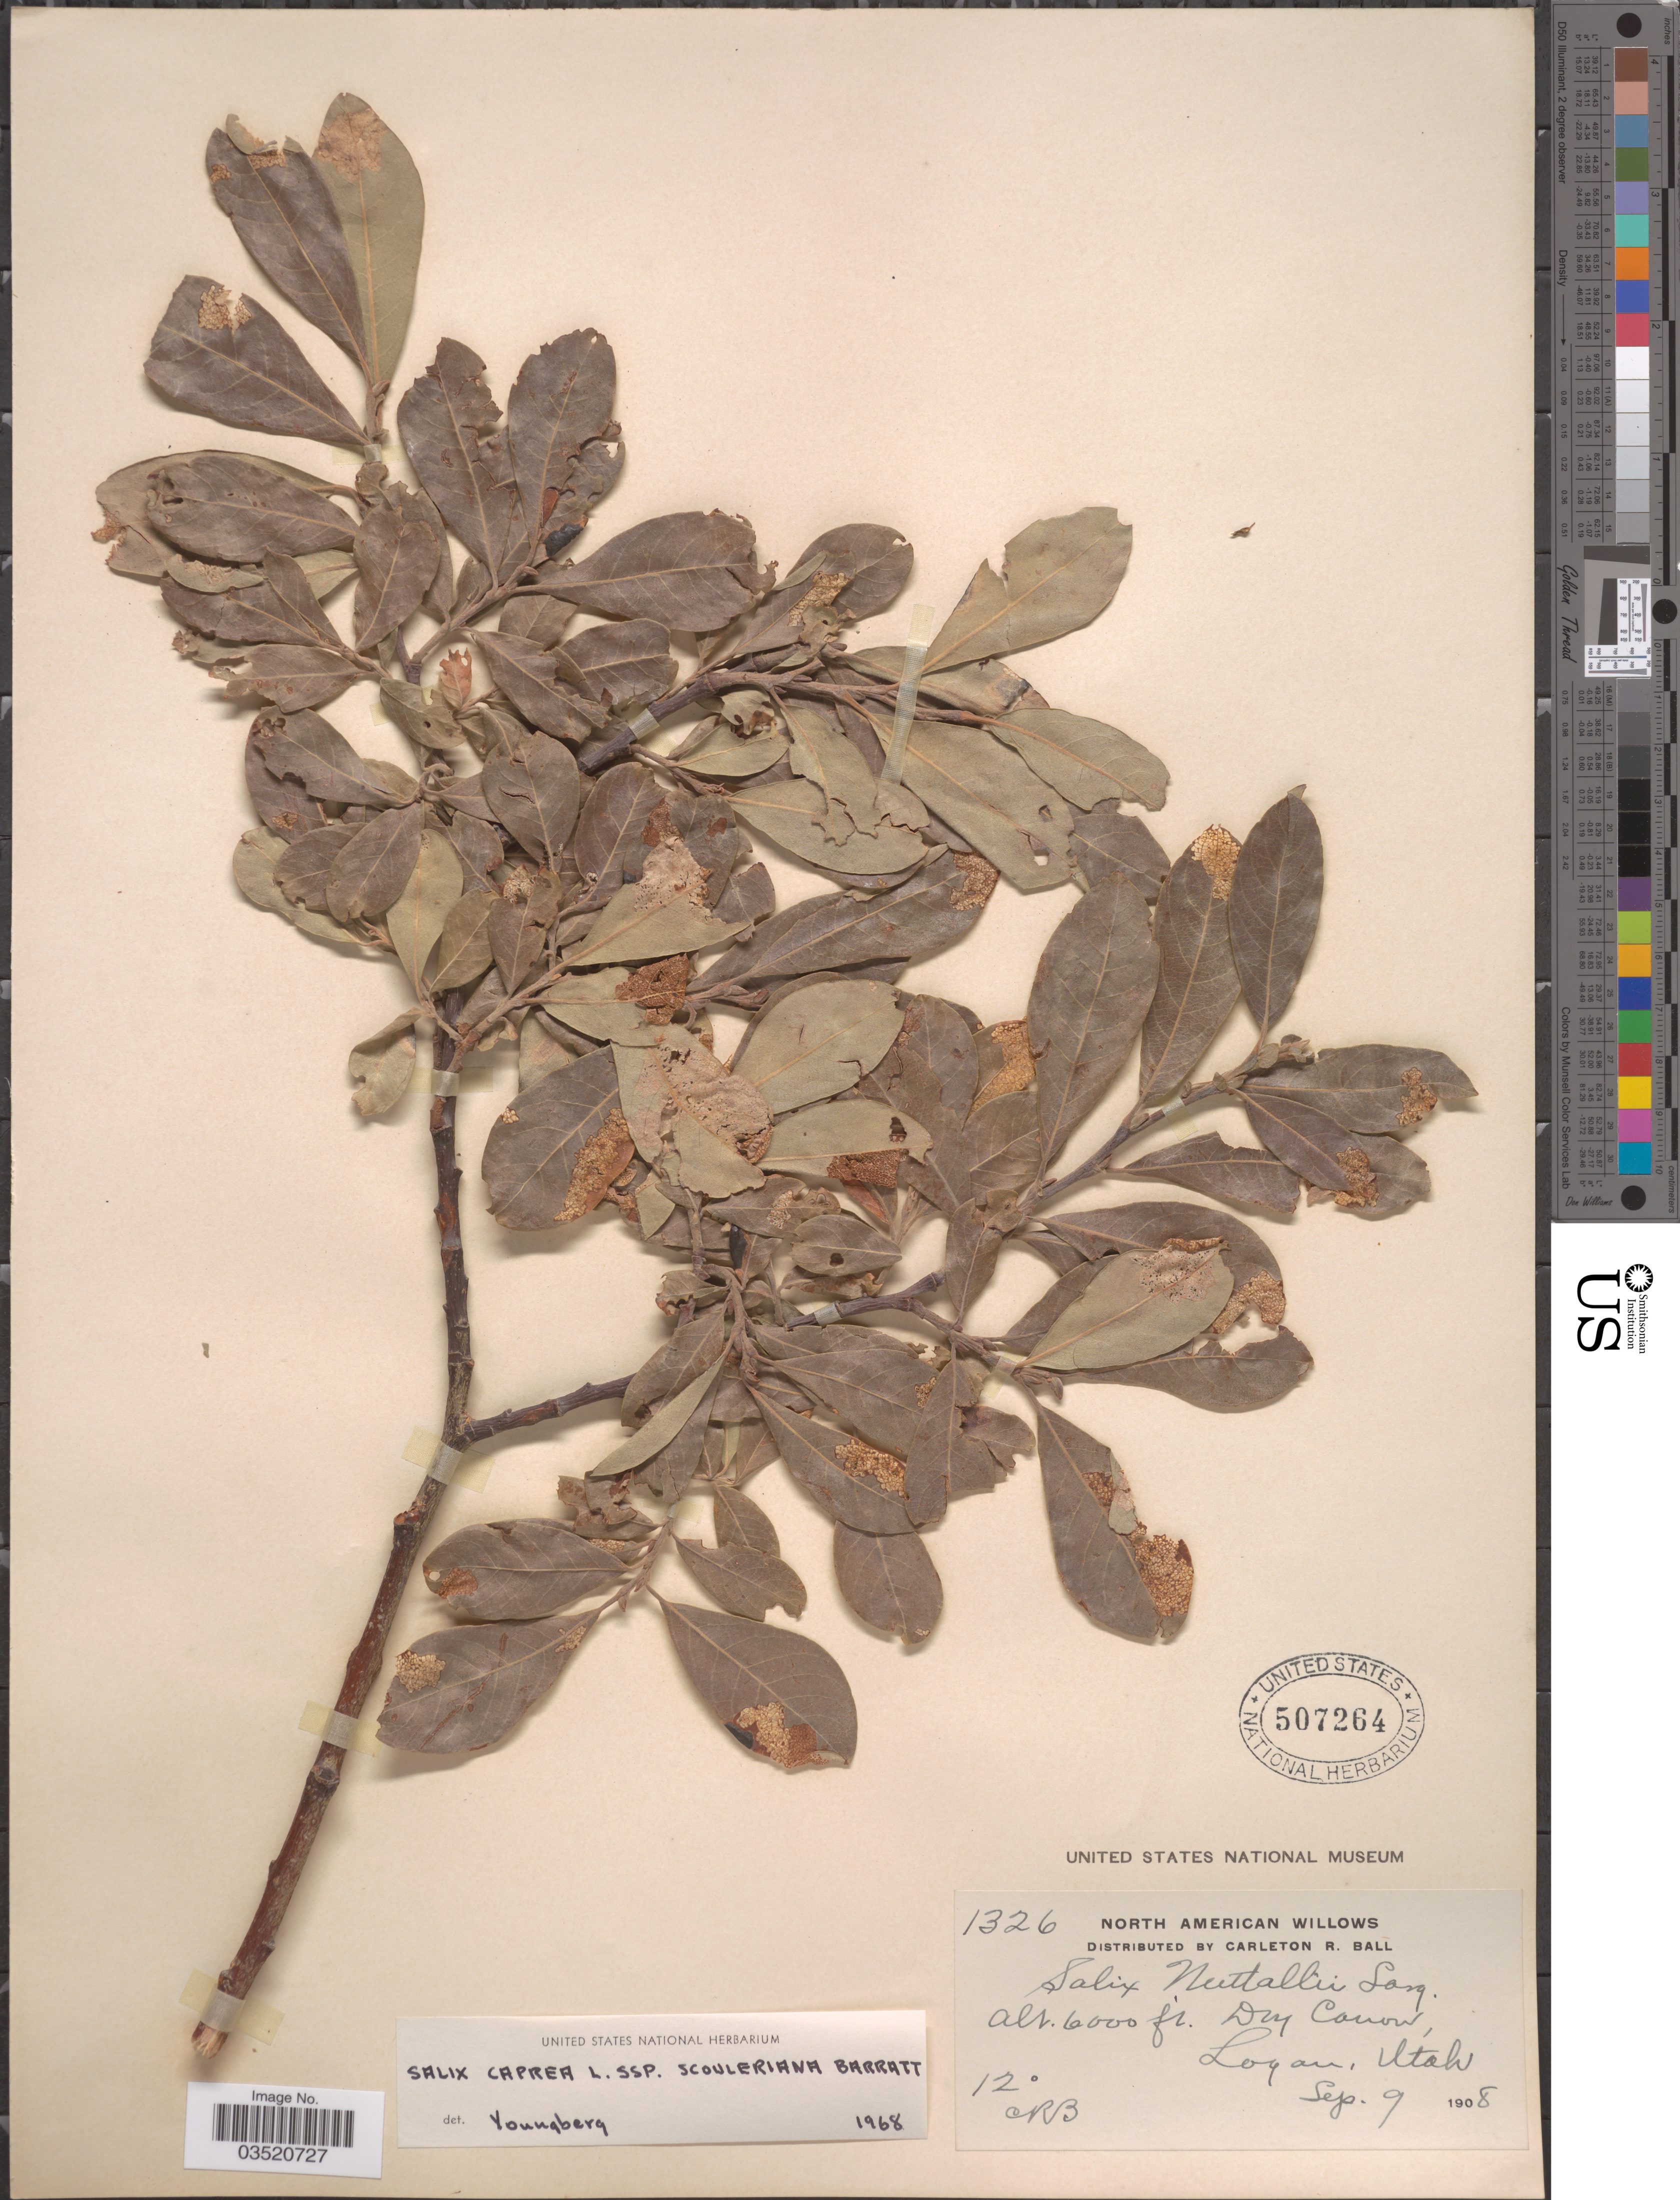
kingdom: Plantae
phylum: Tracheophyta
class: Magnoliopsida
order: Malpighiales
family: Salicaceae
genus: Salix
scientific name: Salix scouleriana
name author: Barratt ex Hook.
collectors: C. R. Ball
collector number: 1326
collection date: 1908-09-09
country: United States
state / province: Utah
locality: Dry Canon, Logan.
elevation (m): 1829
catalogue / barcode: US 507264